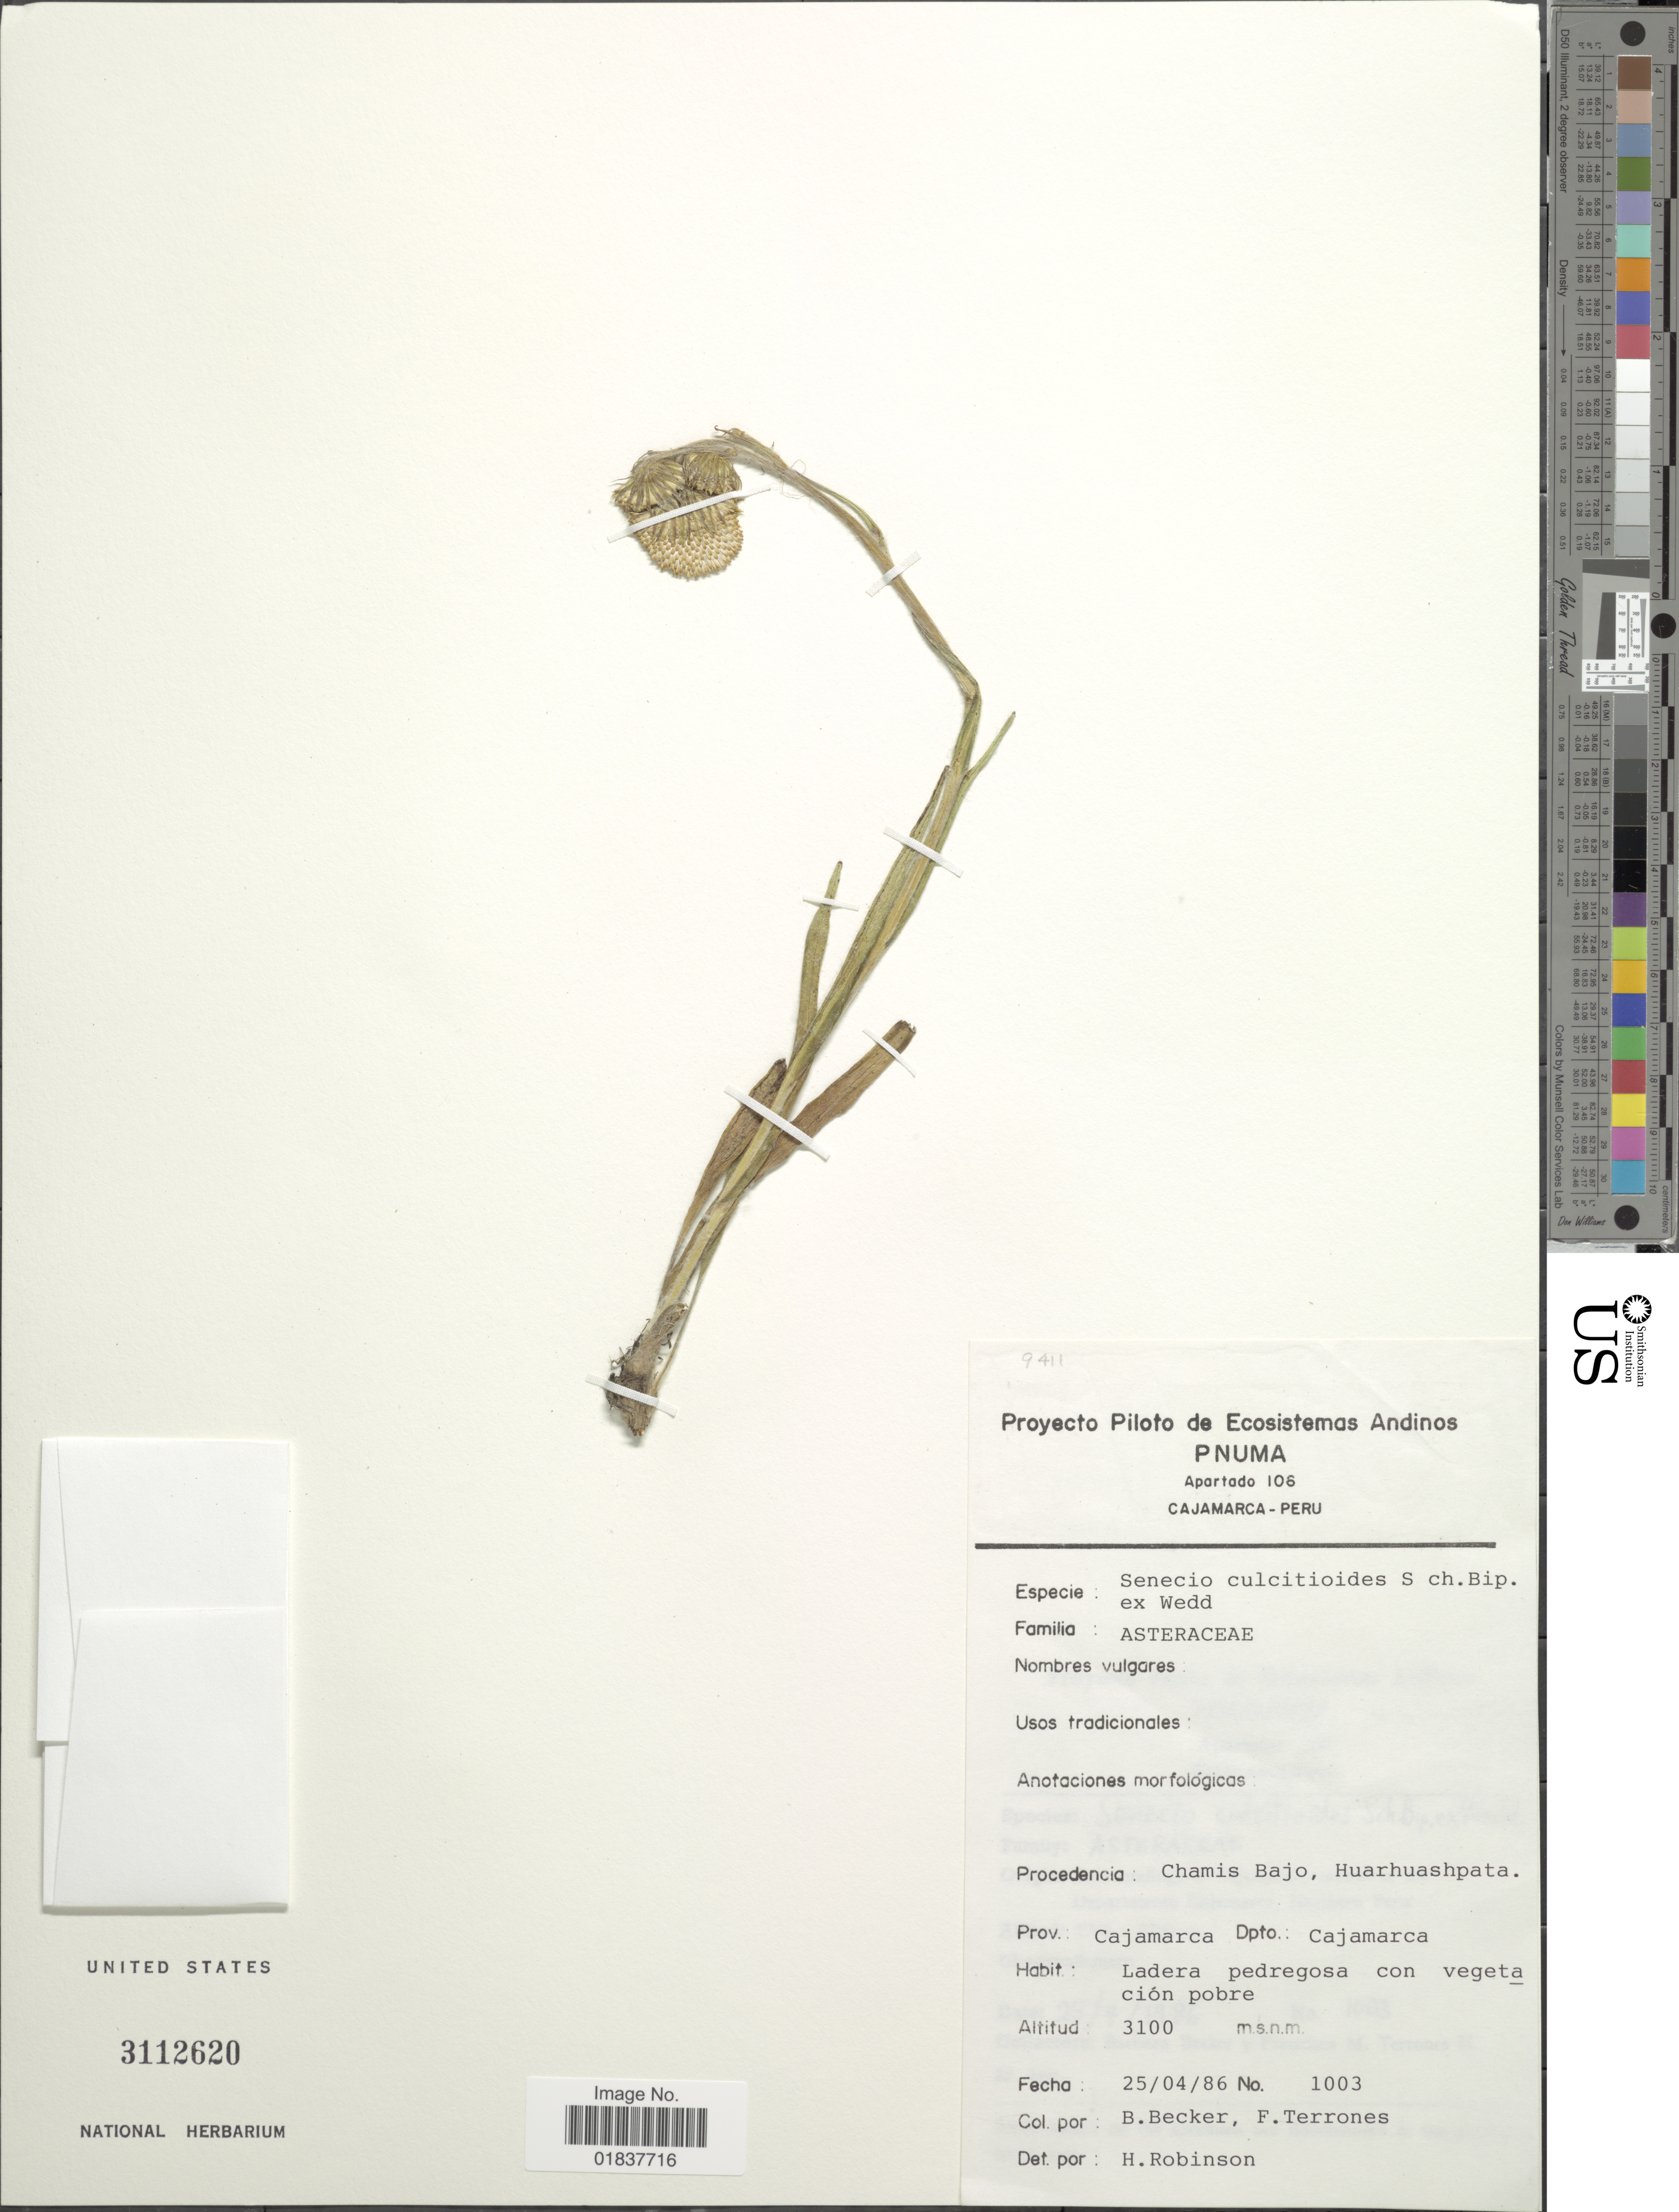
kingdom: Plantae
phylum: Tracheophyta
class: Magnoliopsida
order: Asterales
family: Asteraceae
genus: Senecio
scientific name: Senecio puna-sessilis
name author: Cuatrec.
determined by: Salomon, Luciana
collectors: B. Becker & F. Terrones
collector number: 1003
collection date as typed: Transcribed d/m/y: 25/4/86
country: Peru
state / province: Cajamarca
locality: Chamis Bajo, Huarhuashpata, Prov. Cajamarca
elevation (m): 3100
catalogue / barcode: US 3112620